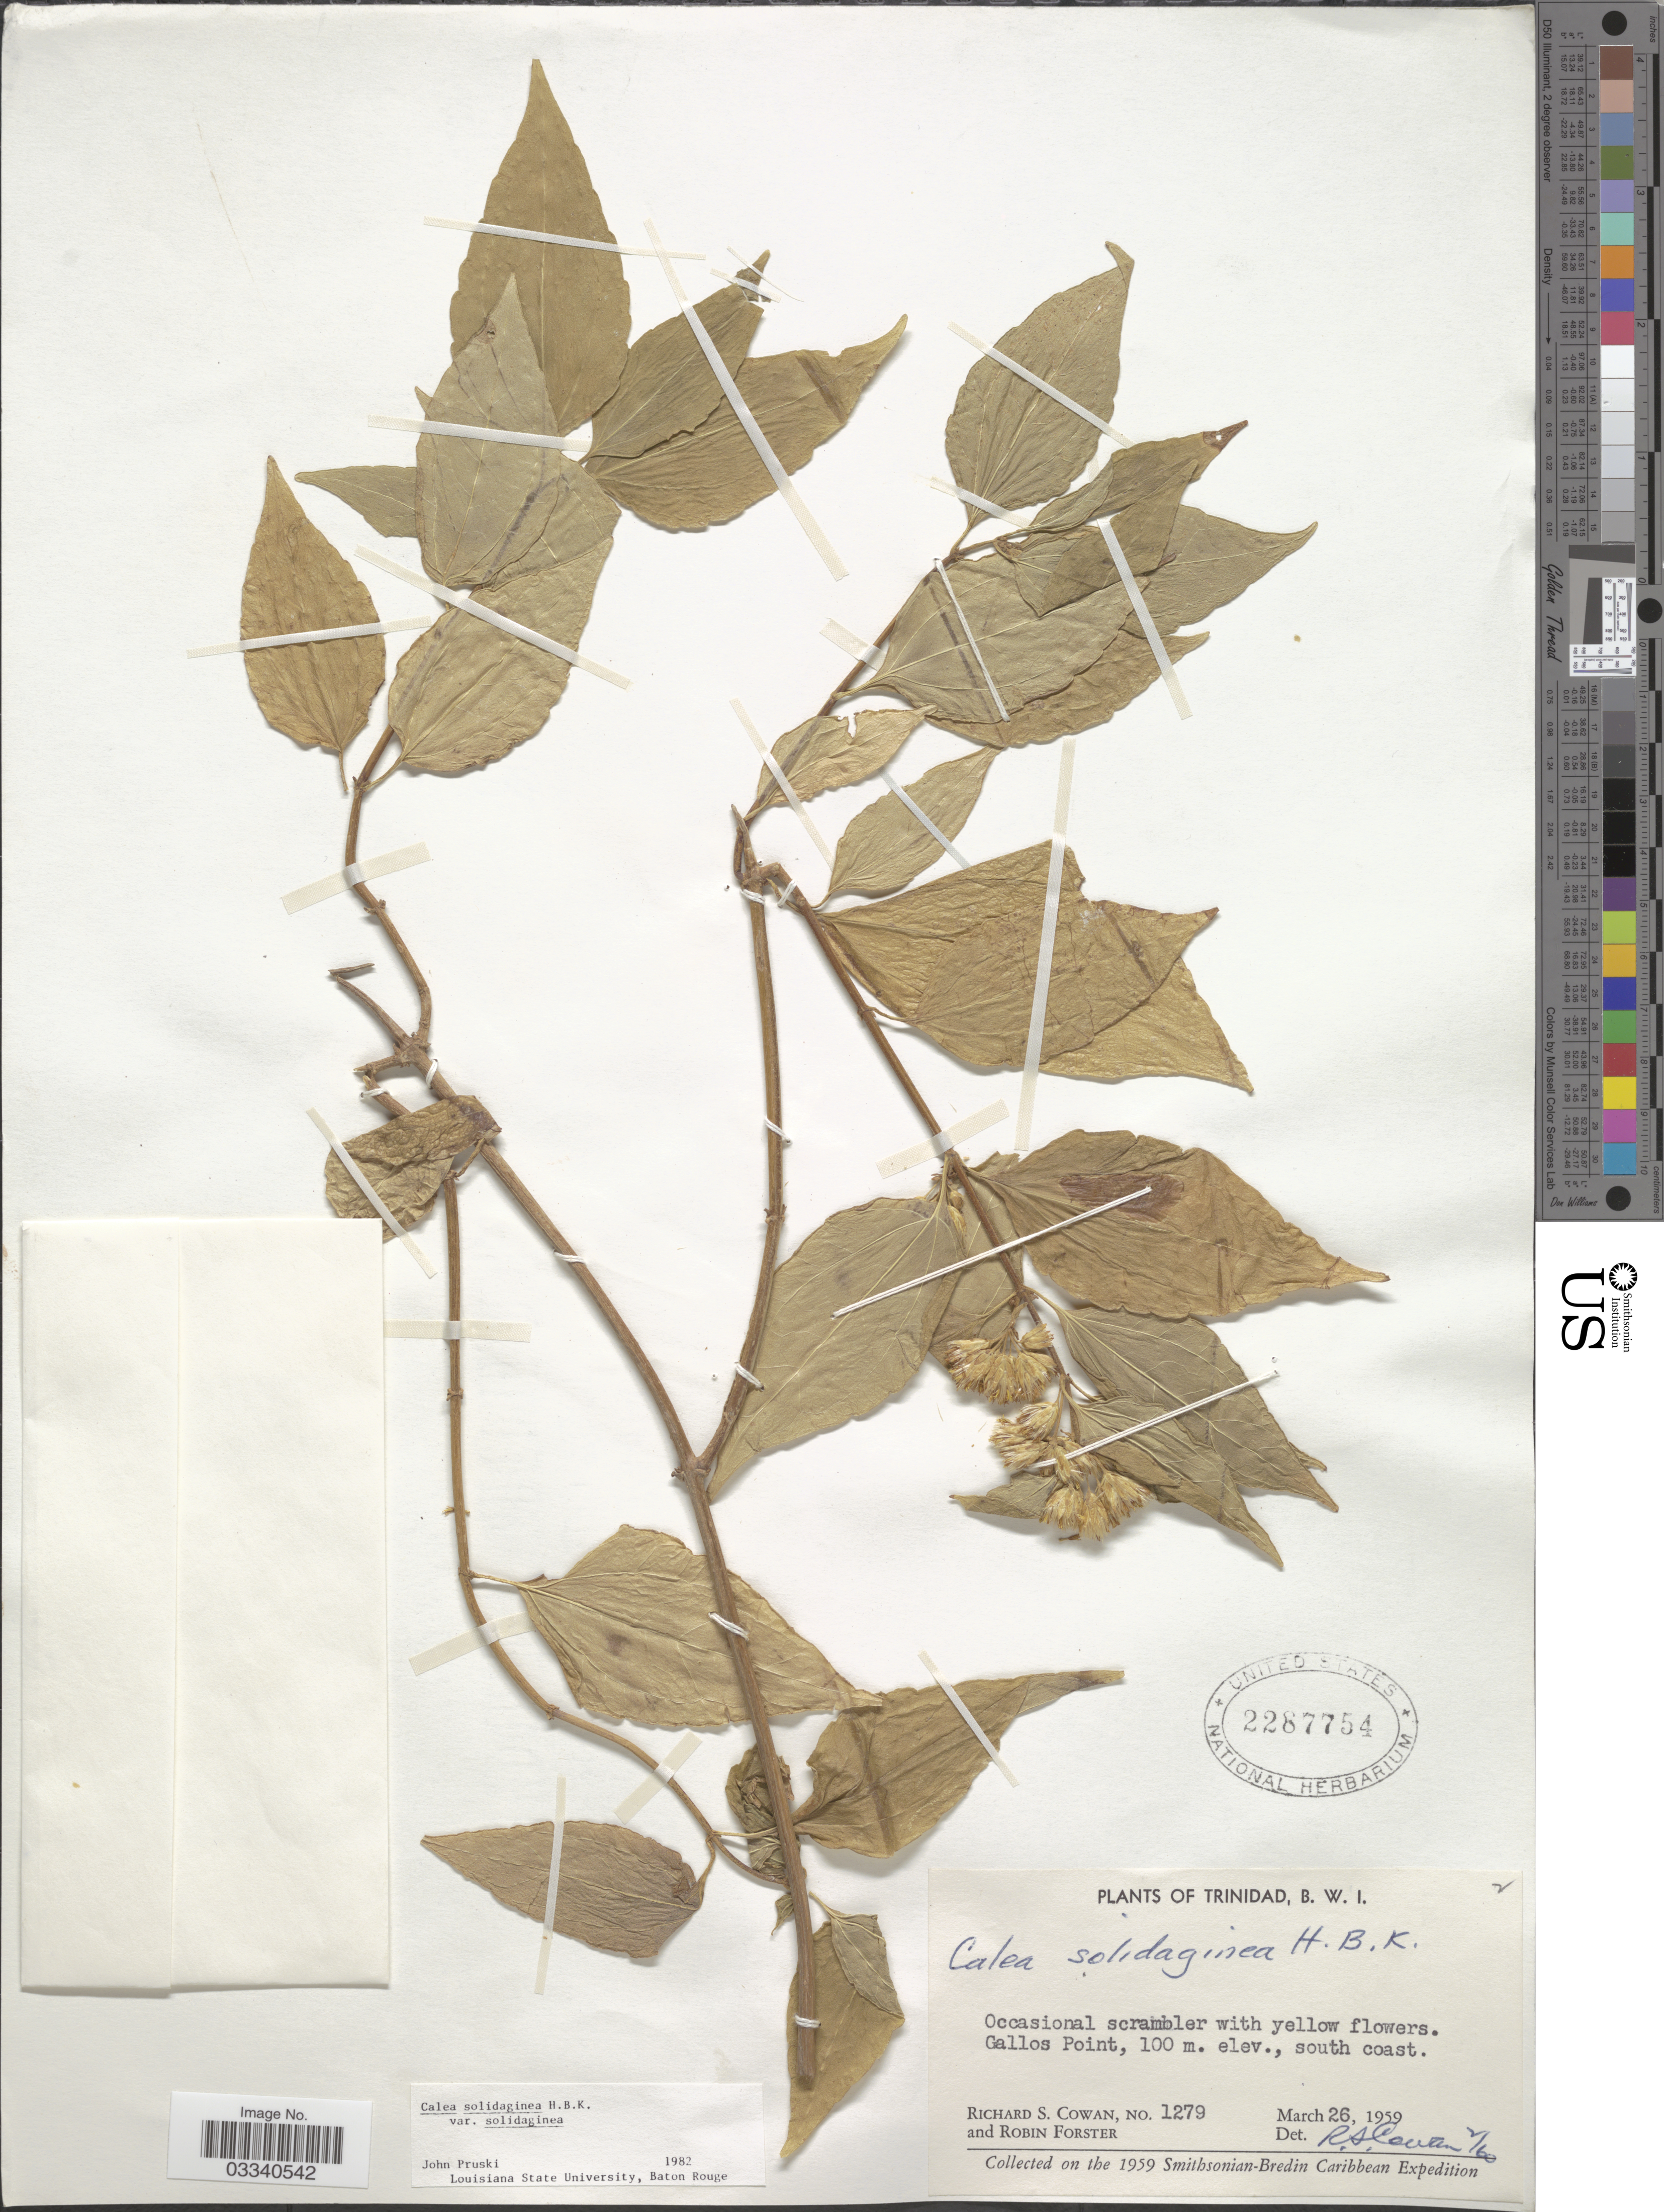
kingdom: Plantae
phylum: Tracheophyta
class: Magnoliopsida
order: Asterales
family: Asteraceae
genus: Calea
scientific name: Calea solidaginea var. solidaginea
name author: Kunth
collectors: R. S. Cowan & R. Forster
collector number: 1279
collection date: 1959-03-26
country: Trinidad and Tobago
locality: Trinidad, B. W. I. Gallos Point, south coast.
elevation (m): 100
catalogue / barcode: US 2287754